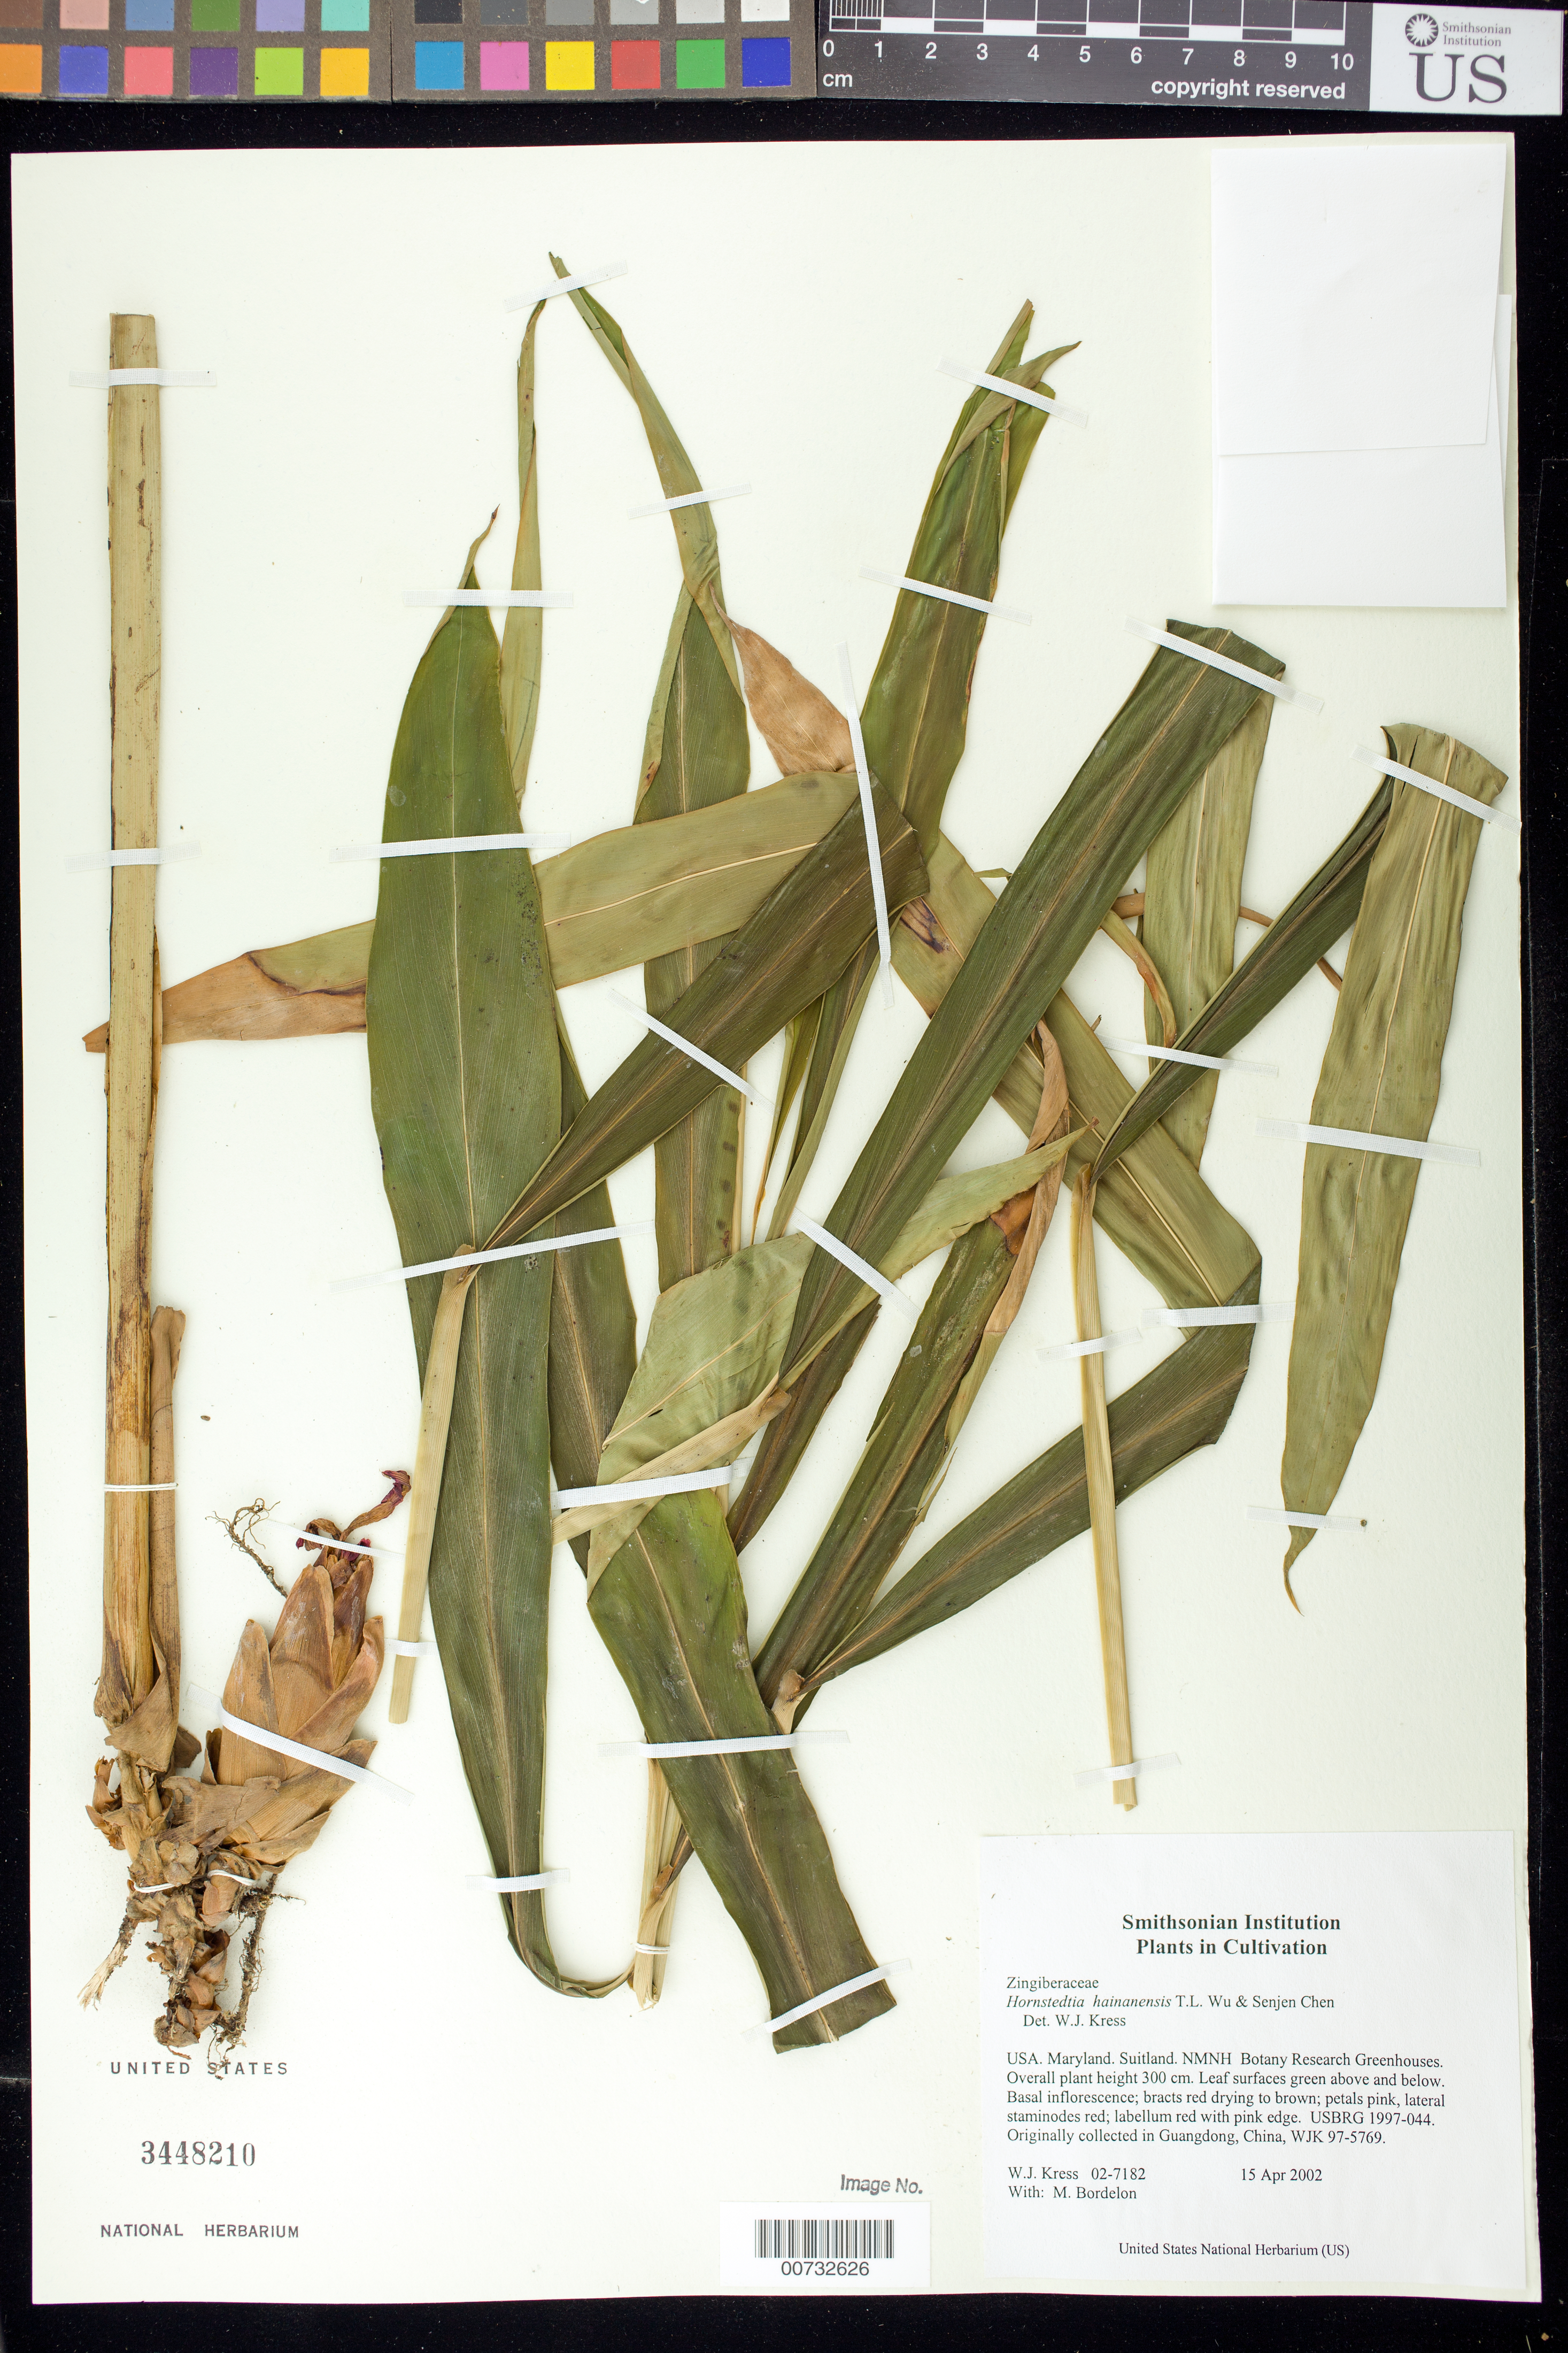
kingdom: Plantae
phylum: Tracheophyta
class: Liliopsida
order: Zingiberales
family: Zingiberaceae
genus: Hornstedtia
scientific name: Hornstedtia hainanensis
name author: T.L. Wu & S.J. Chen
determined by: Kress, W. J., (US), Smithsonian Institution - National Museum of Natural History (UNITED STATES)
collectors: W. J. Kress & M. Bordelon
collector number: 02-7182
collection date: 2002-04-15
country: United States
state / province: Maryland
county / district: Prince George's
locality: NMNH Botany Research Greenhouses. Suitland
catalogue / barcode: US 3448210